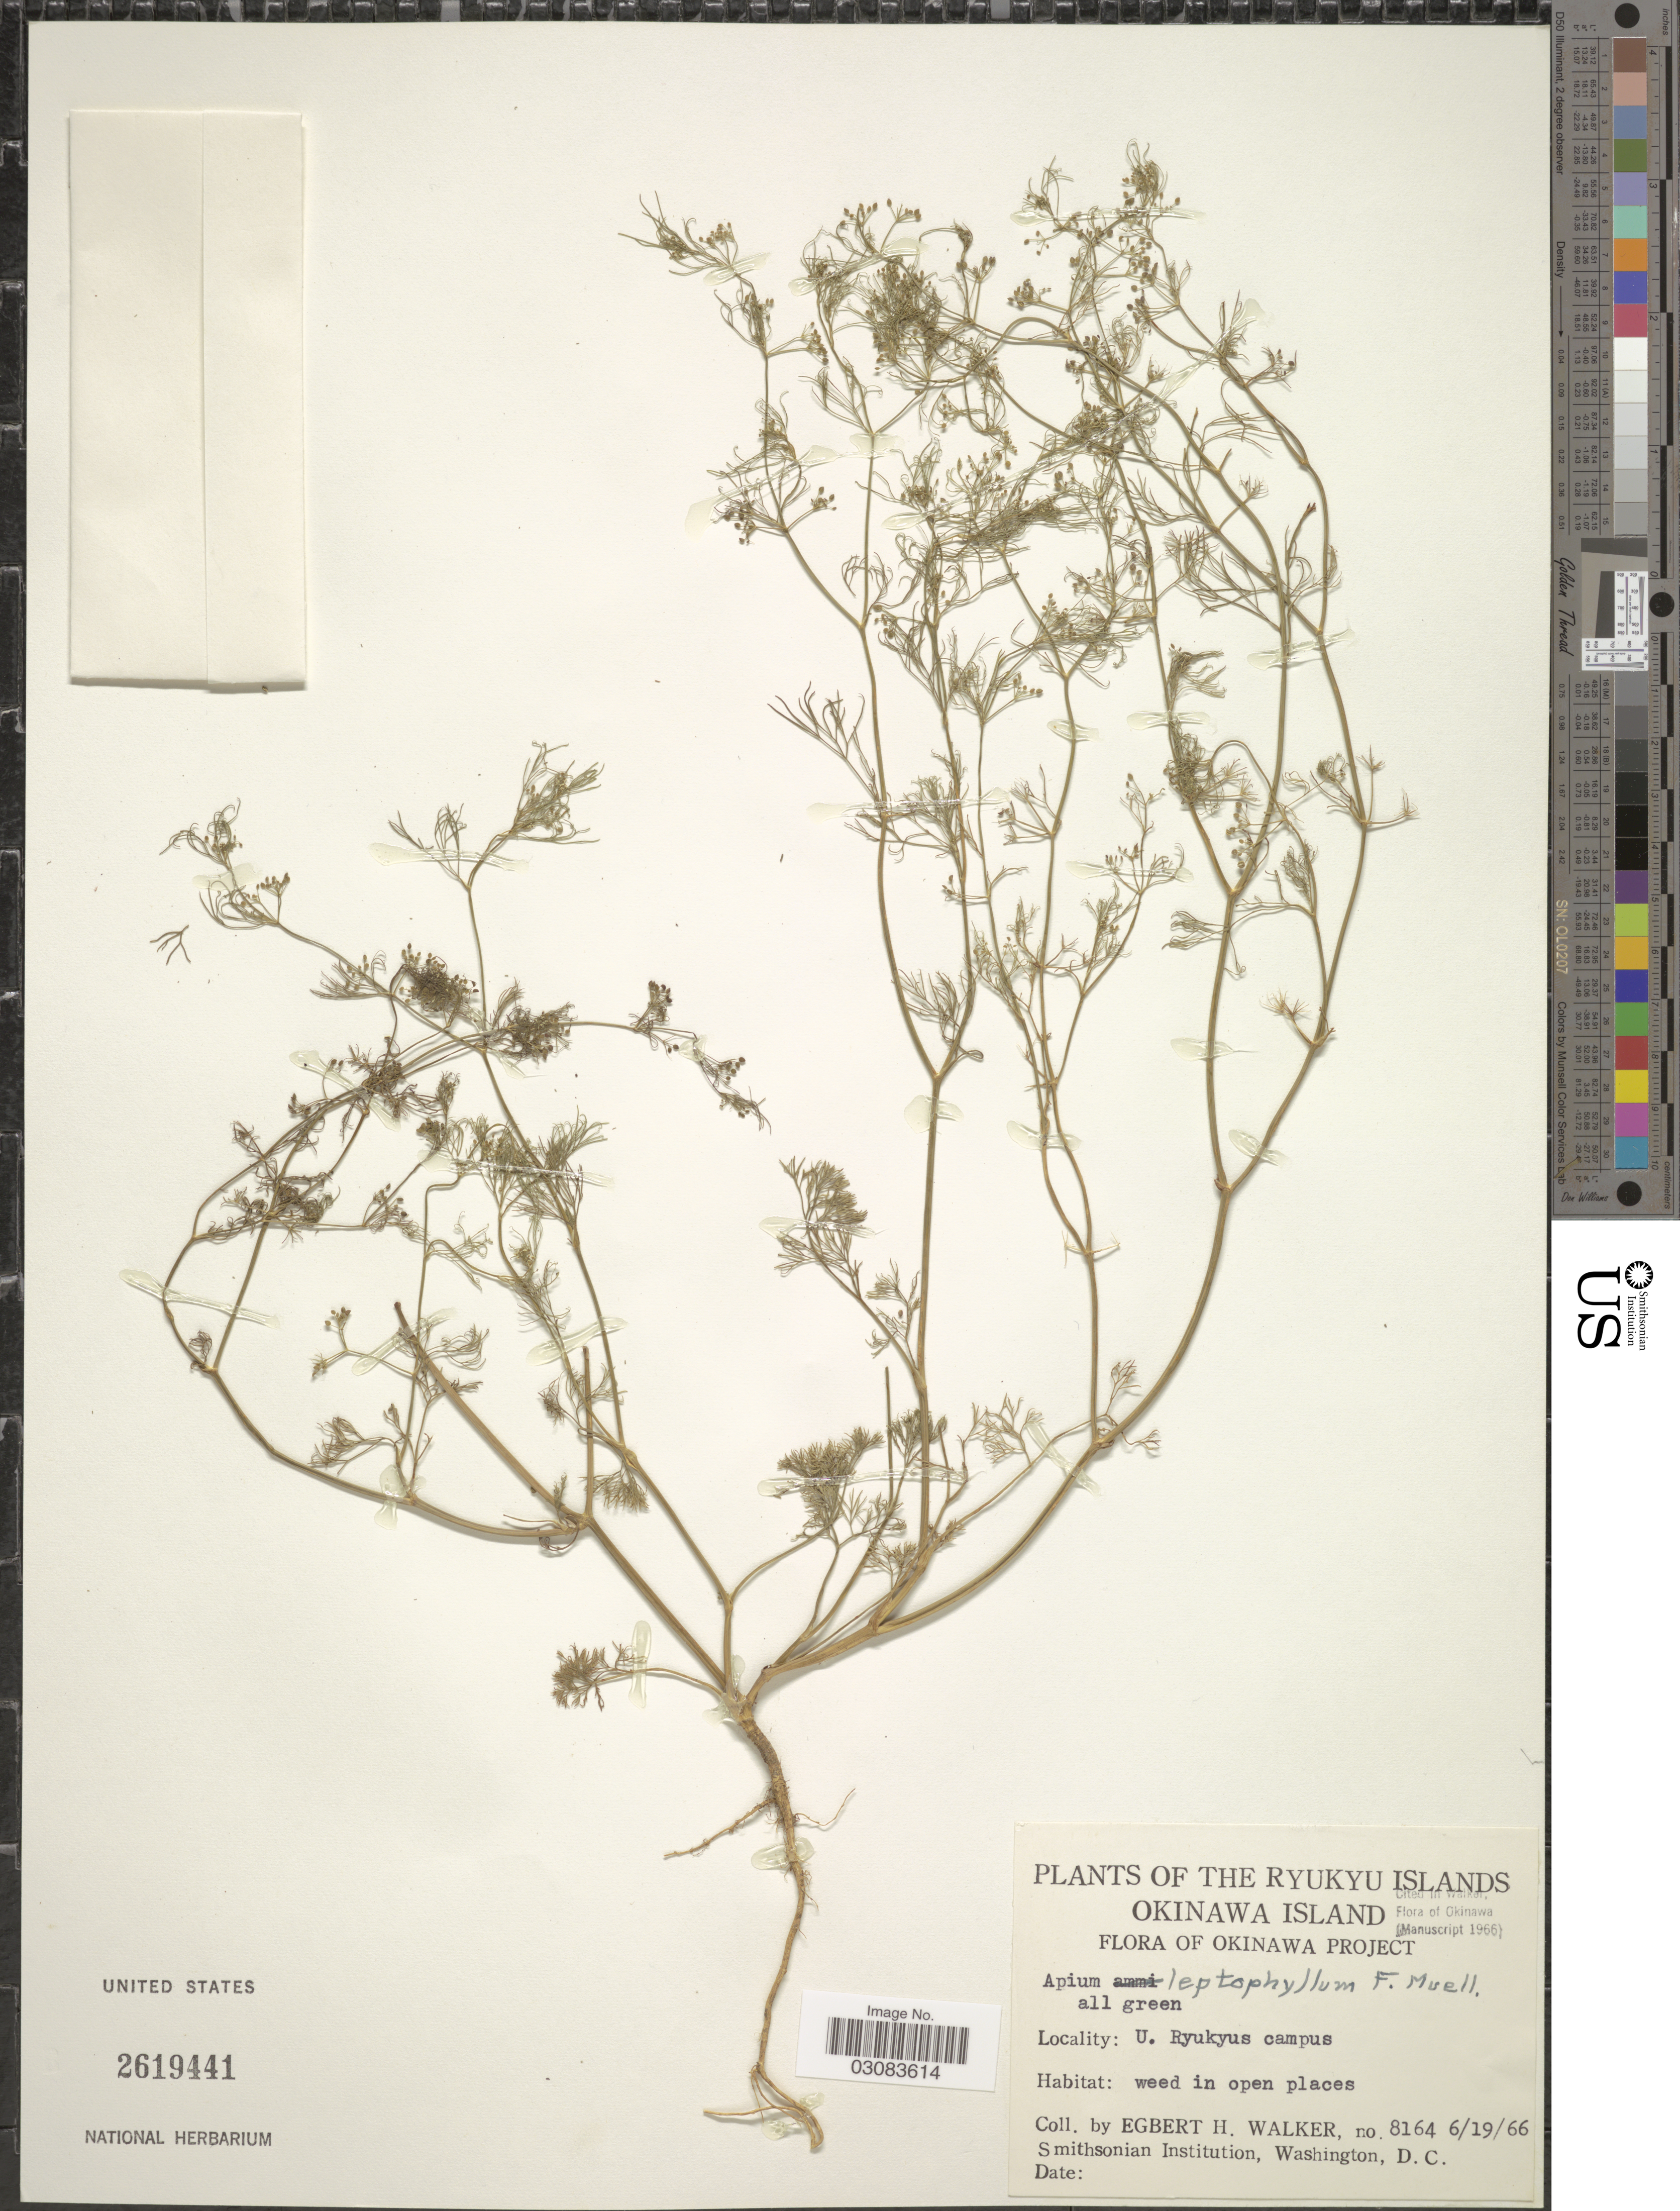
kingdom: Plantae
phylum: Tracheophyta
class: Magnoliopsida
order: Apiales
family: Apiaceae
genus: Cyclospermum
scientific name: Cyclospermum leptophyllum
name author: (Pers.) Sprague ex Britton & P. Wilson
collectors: E. H. Walker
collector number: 8164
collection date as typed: Transcribed d/m/y: 19/6/66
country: Japan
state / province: Okinawa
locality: Ryukyu Islands. Okinawa Island. Okinawa Project. U. Ryukyus campus.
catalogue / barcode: US 2619441